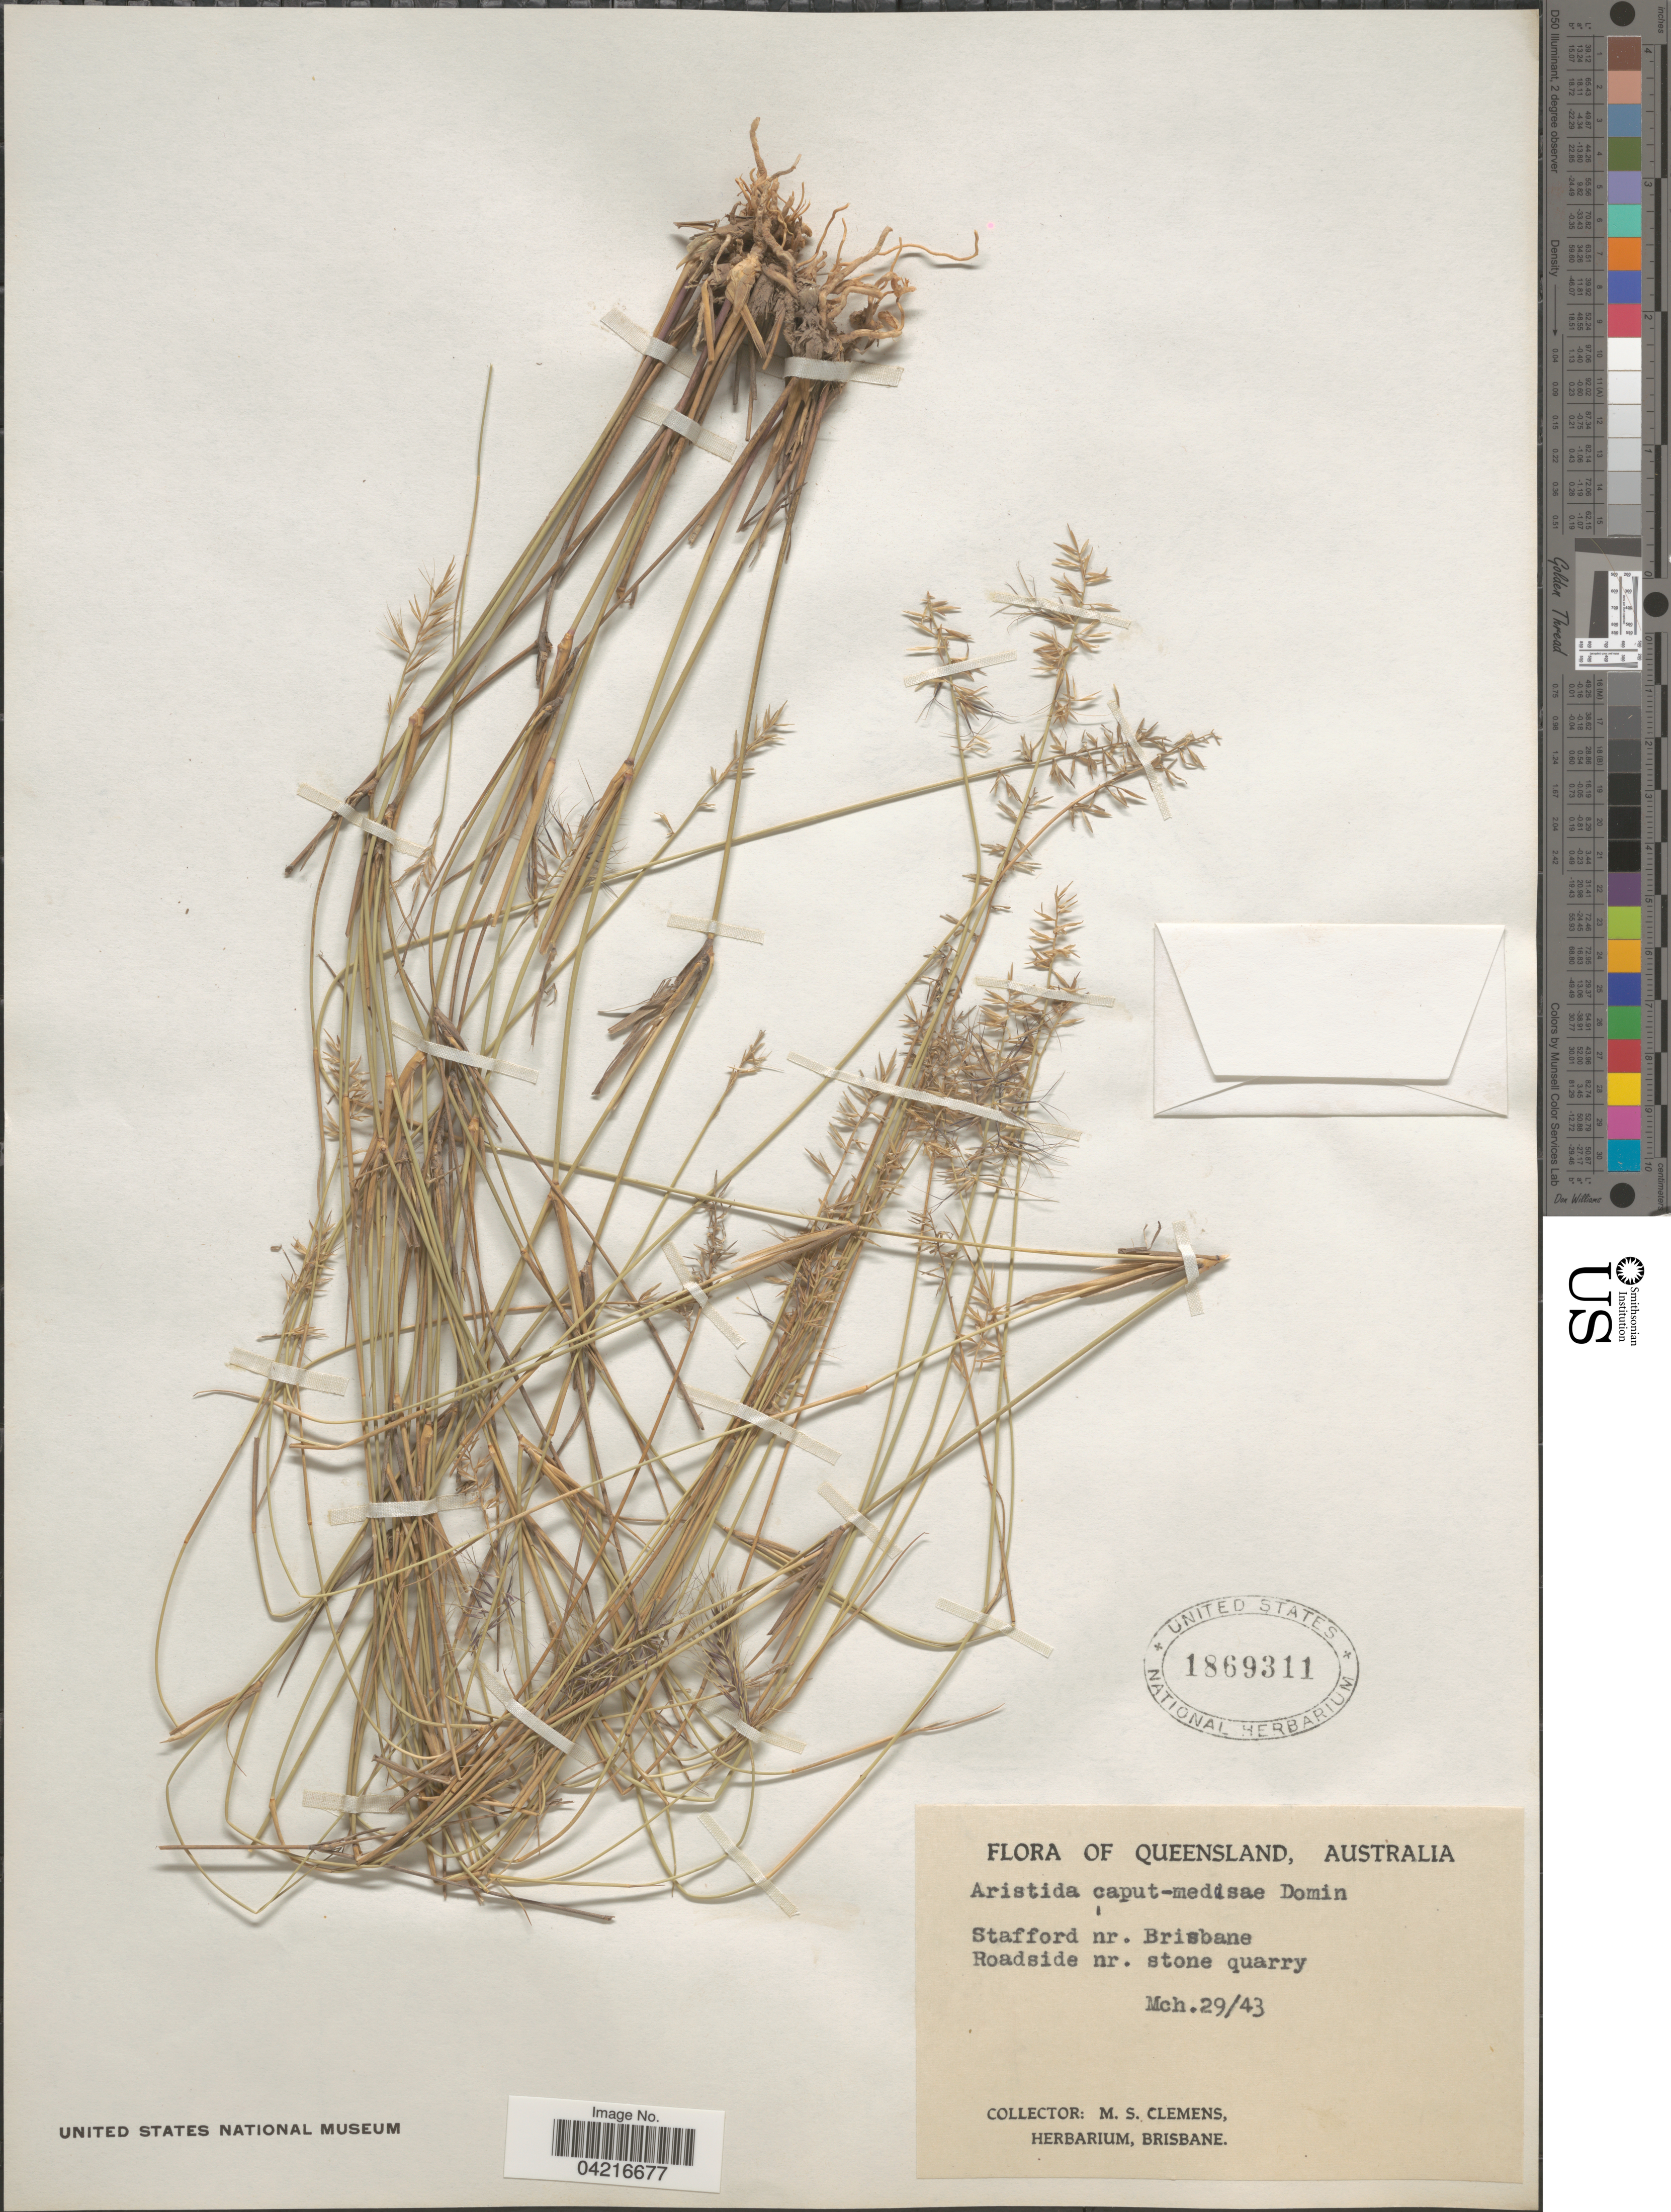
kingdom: Plantae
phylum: Tracheophyta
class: Liliopsida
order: Poales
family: Poaceae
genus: Aristida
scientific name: Aristida caput-medusae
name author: Domin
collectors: M. S. Clemens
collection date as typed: Transcribed d/m/y: 29/3/43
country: Australia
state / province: Queensland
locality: Stafford nr. Brisbane. Roadside nr. stone quarry.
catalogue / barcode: US 1869311